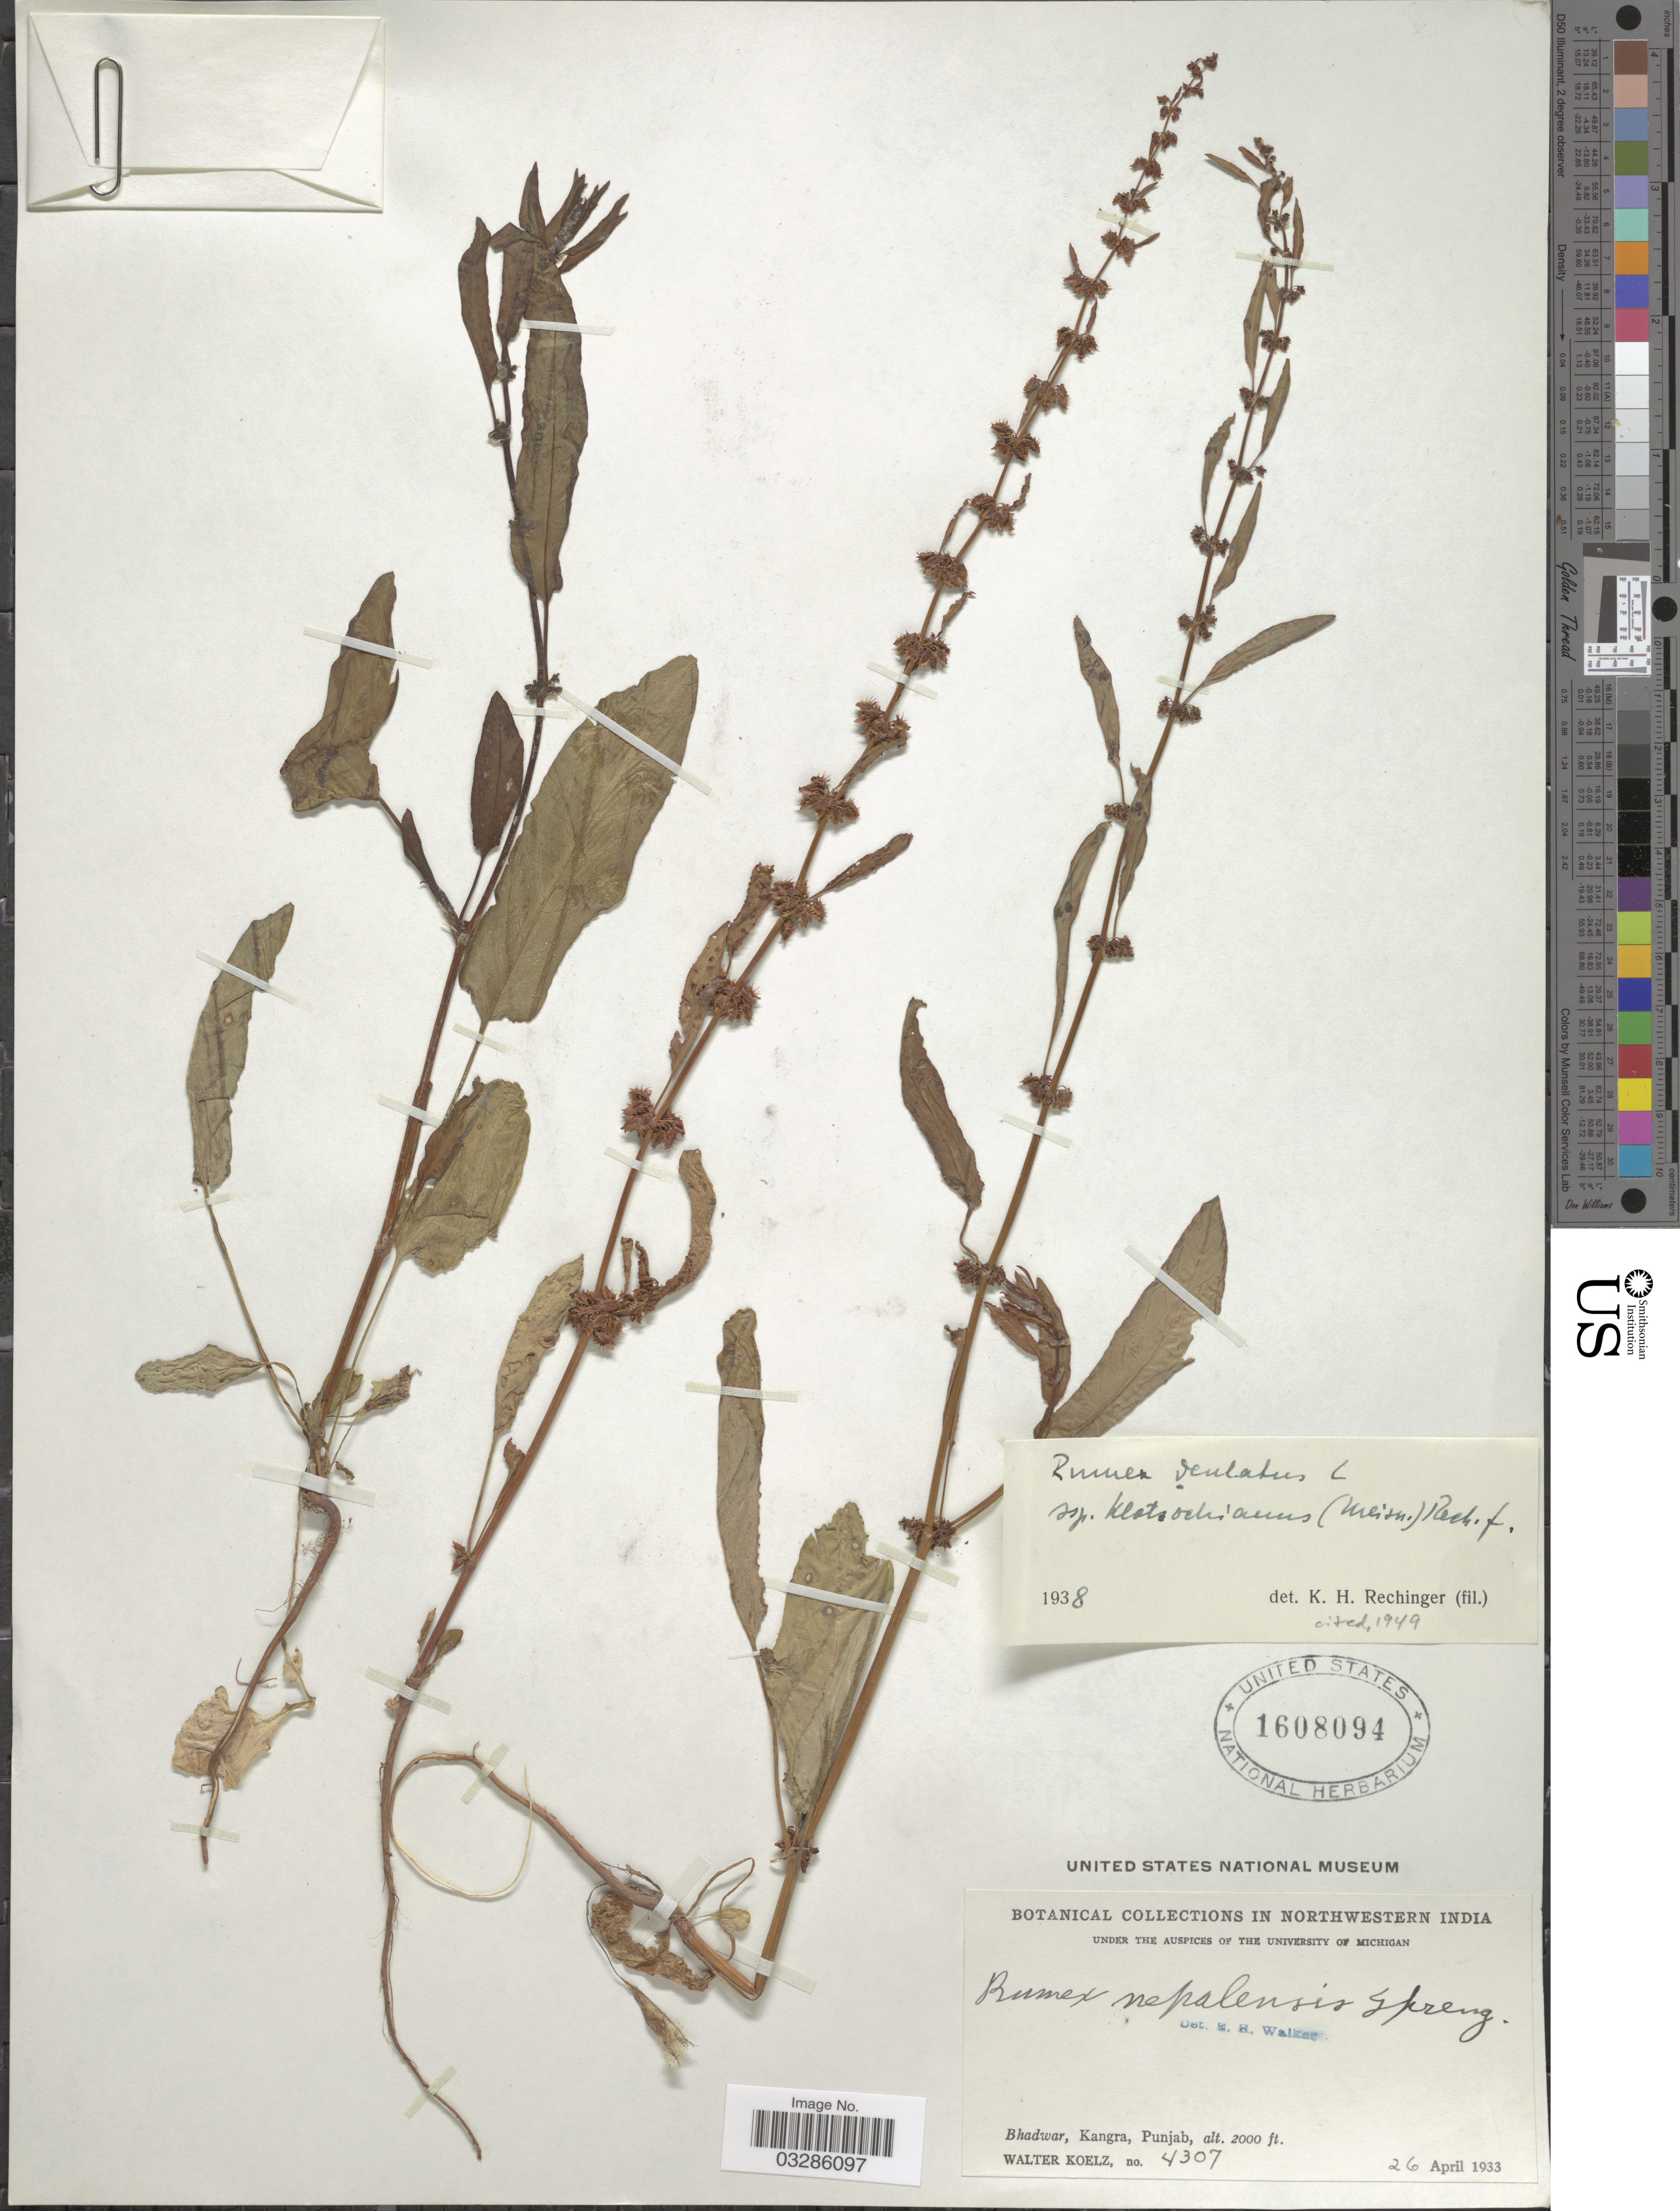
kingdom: Plantae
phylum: Tracheophyta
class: Magnoliopsida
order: Caryophyllales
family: Polygonaceae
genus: Rumex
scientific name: Rumex dentatus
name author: L.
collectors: W. N. Koelz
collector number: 4307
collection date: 1933-04-26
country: India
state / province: Punjab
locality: Northwestern India. Bhadwar, Kangra, Punjab.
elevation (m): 610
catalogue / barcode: US 1608094